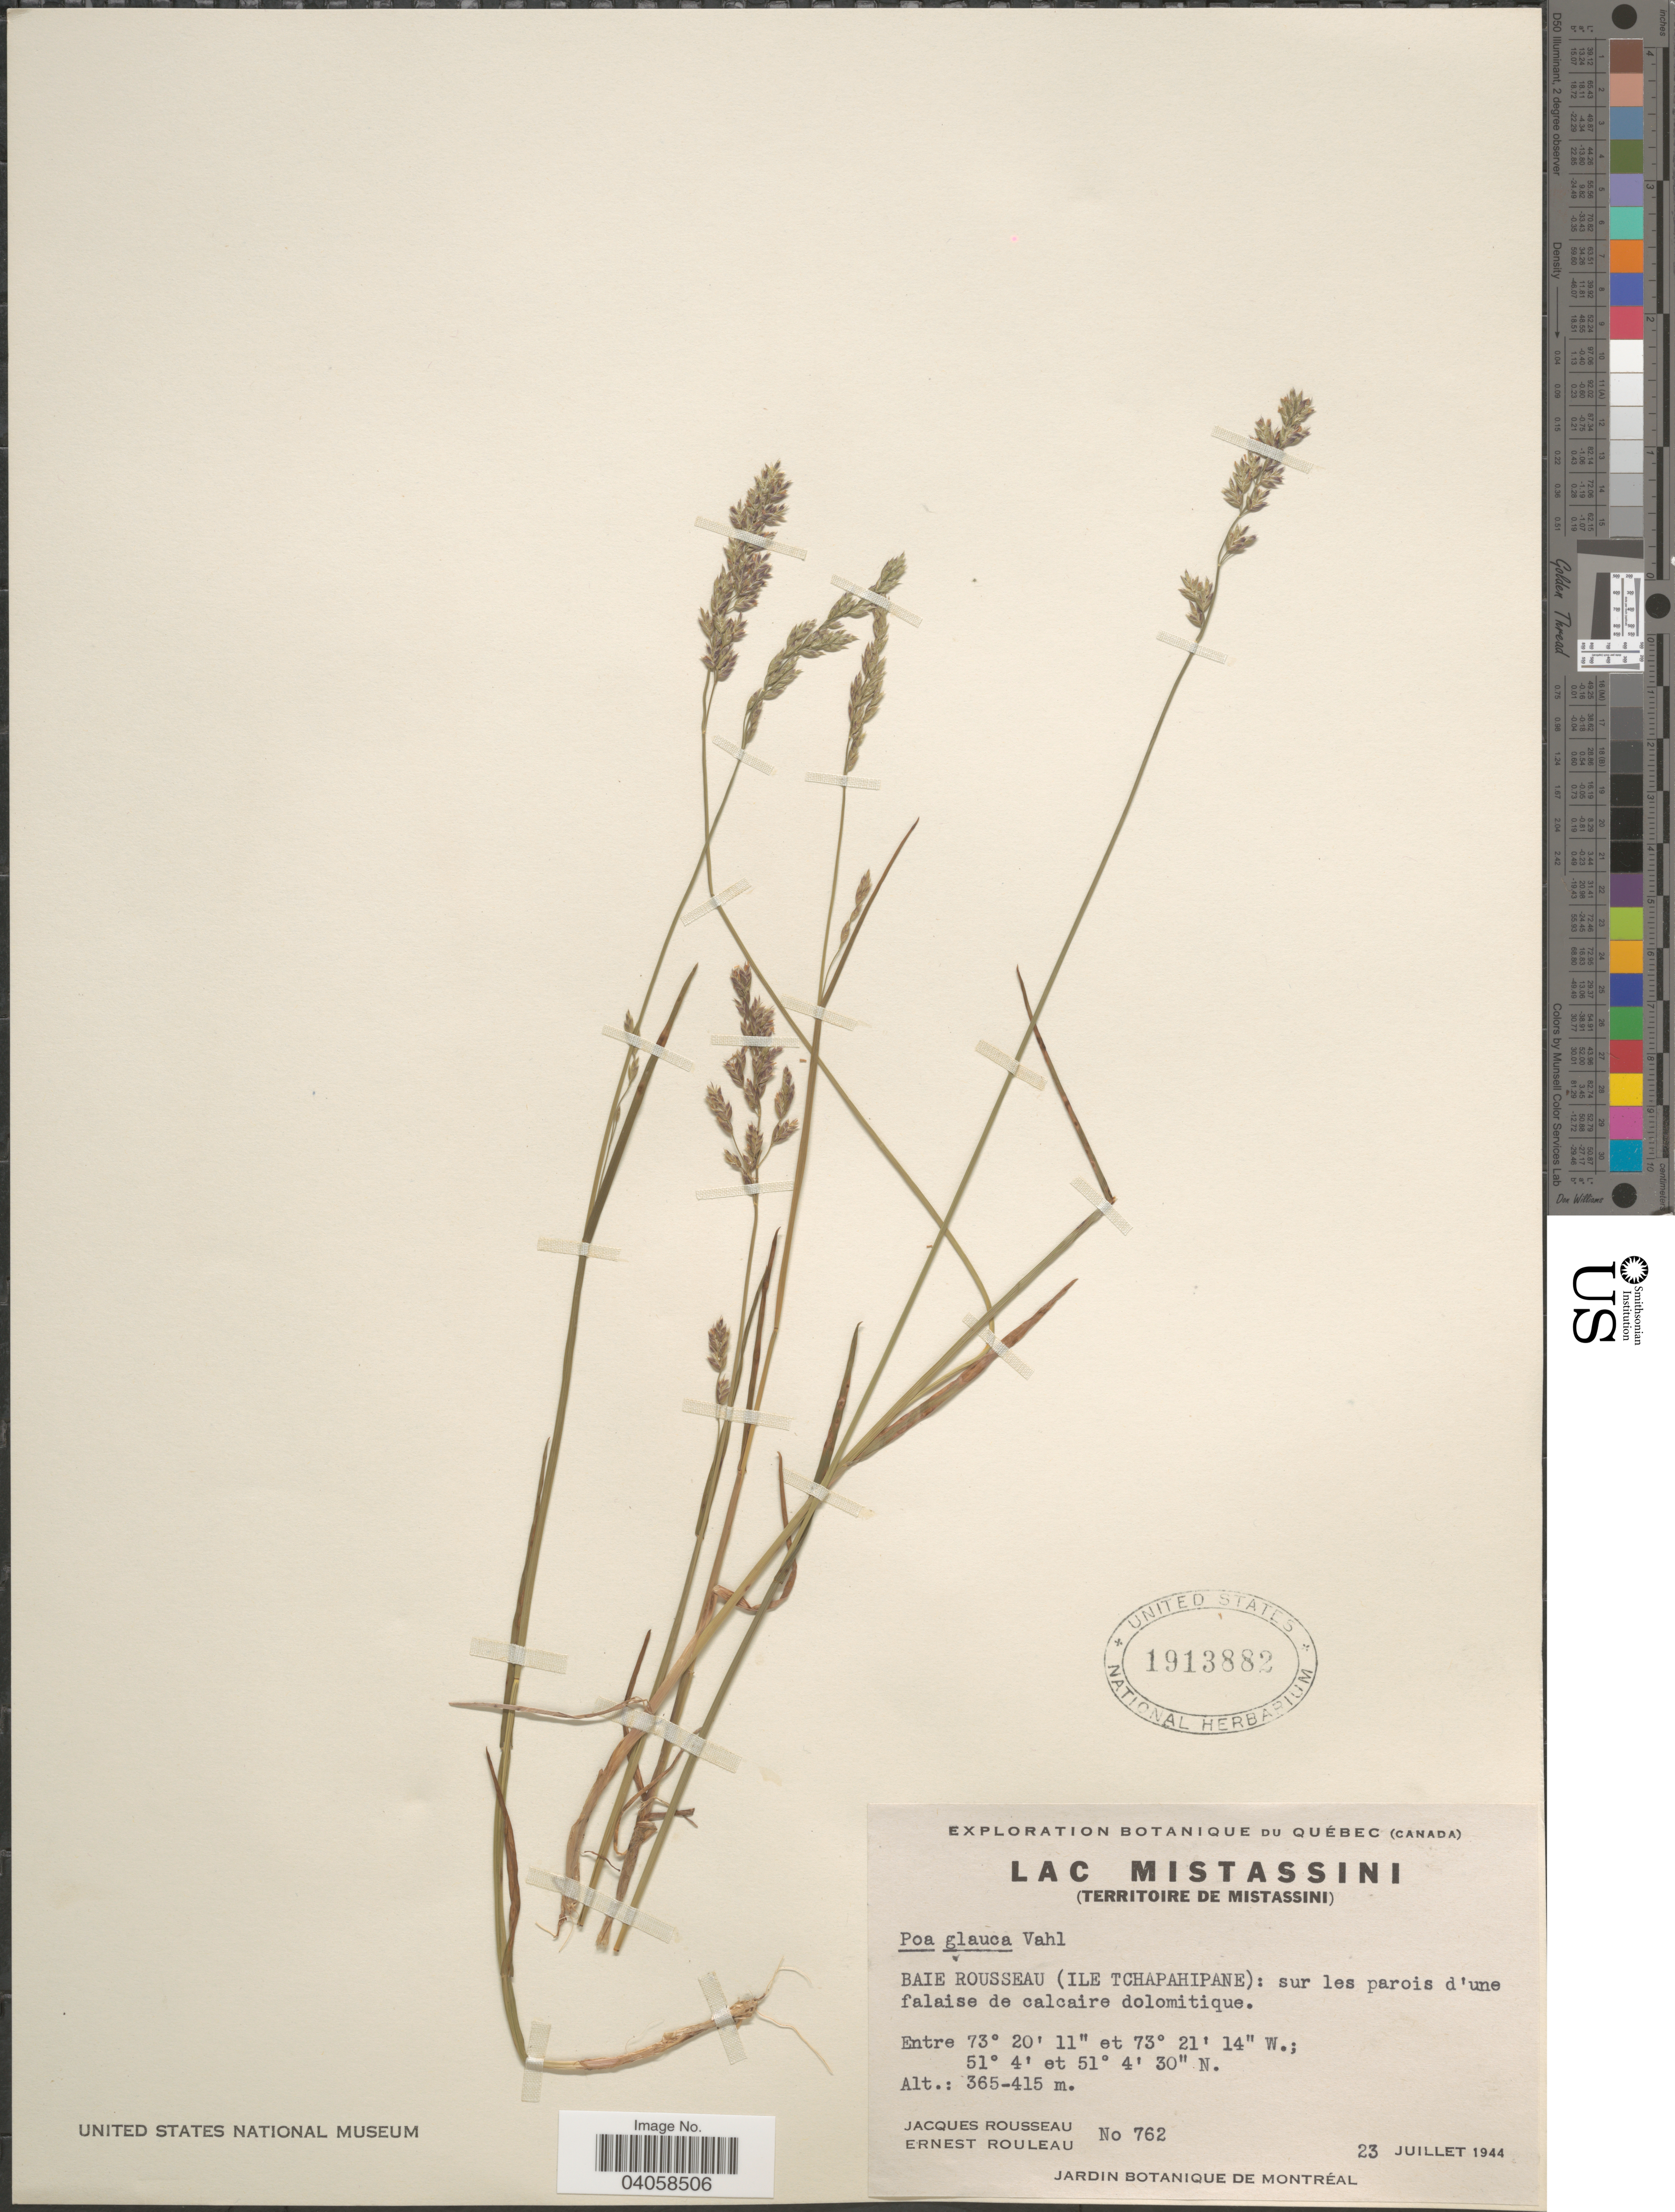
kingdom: Plantae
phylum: Tracheophyta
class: Liliopsida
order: Poales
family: Poaceae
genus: Poa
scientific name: Poa glauca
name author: Vahl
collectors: J. Rousseau & J. Rouleau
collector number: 762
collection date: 1944-07-23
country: Canada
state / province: Quebec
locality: Lac Mistassini (Territoire de Mistassini). Baie Rousseau (Ile Tchapahipane): sur less parois d'une falaise de calcaire dolomitique.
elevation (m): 365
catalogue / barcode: US 1913882